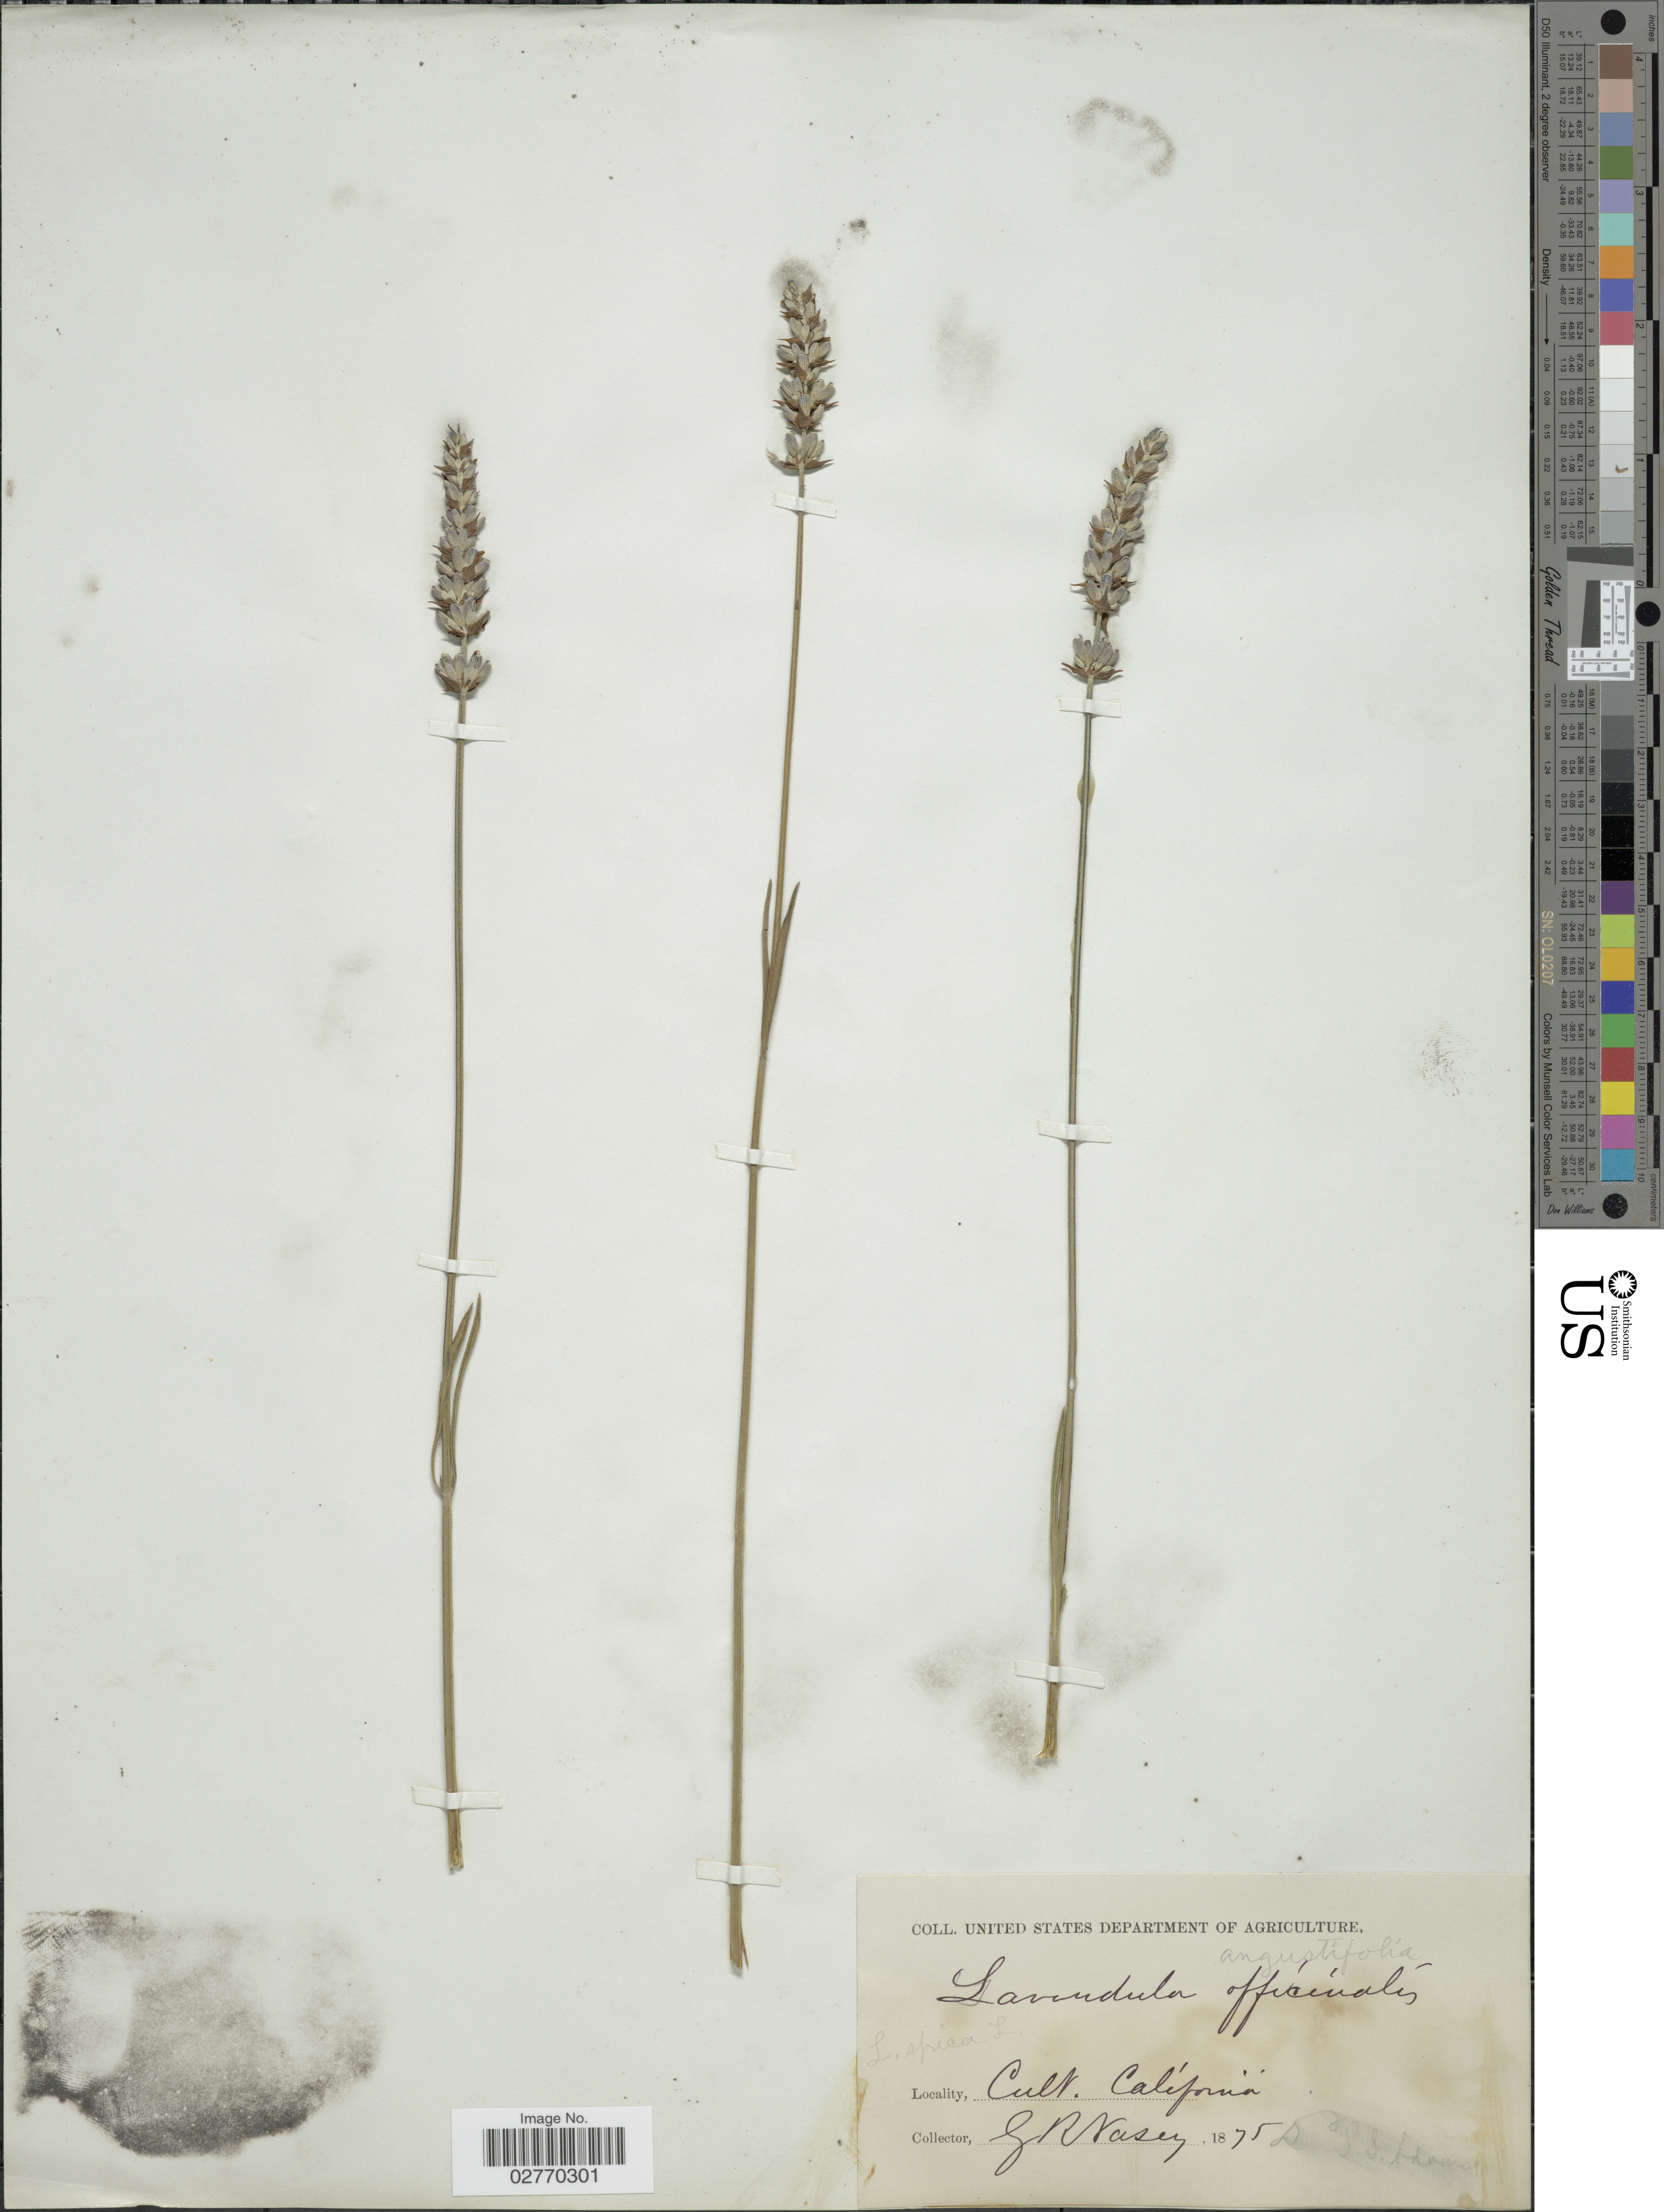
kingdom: Plantae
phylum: Tracheophyta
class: Magnoliopsida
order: Lamiales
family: Lamiaceae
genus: Lavandula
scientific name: Lavandula angustifolia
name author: Mill.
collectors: G. R. Vasey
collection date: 1875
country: United States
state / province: California